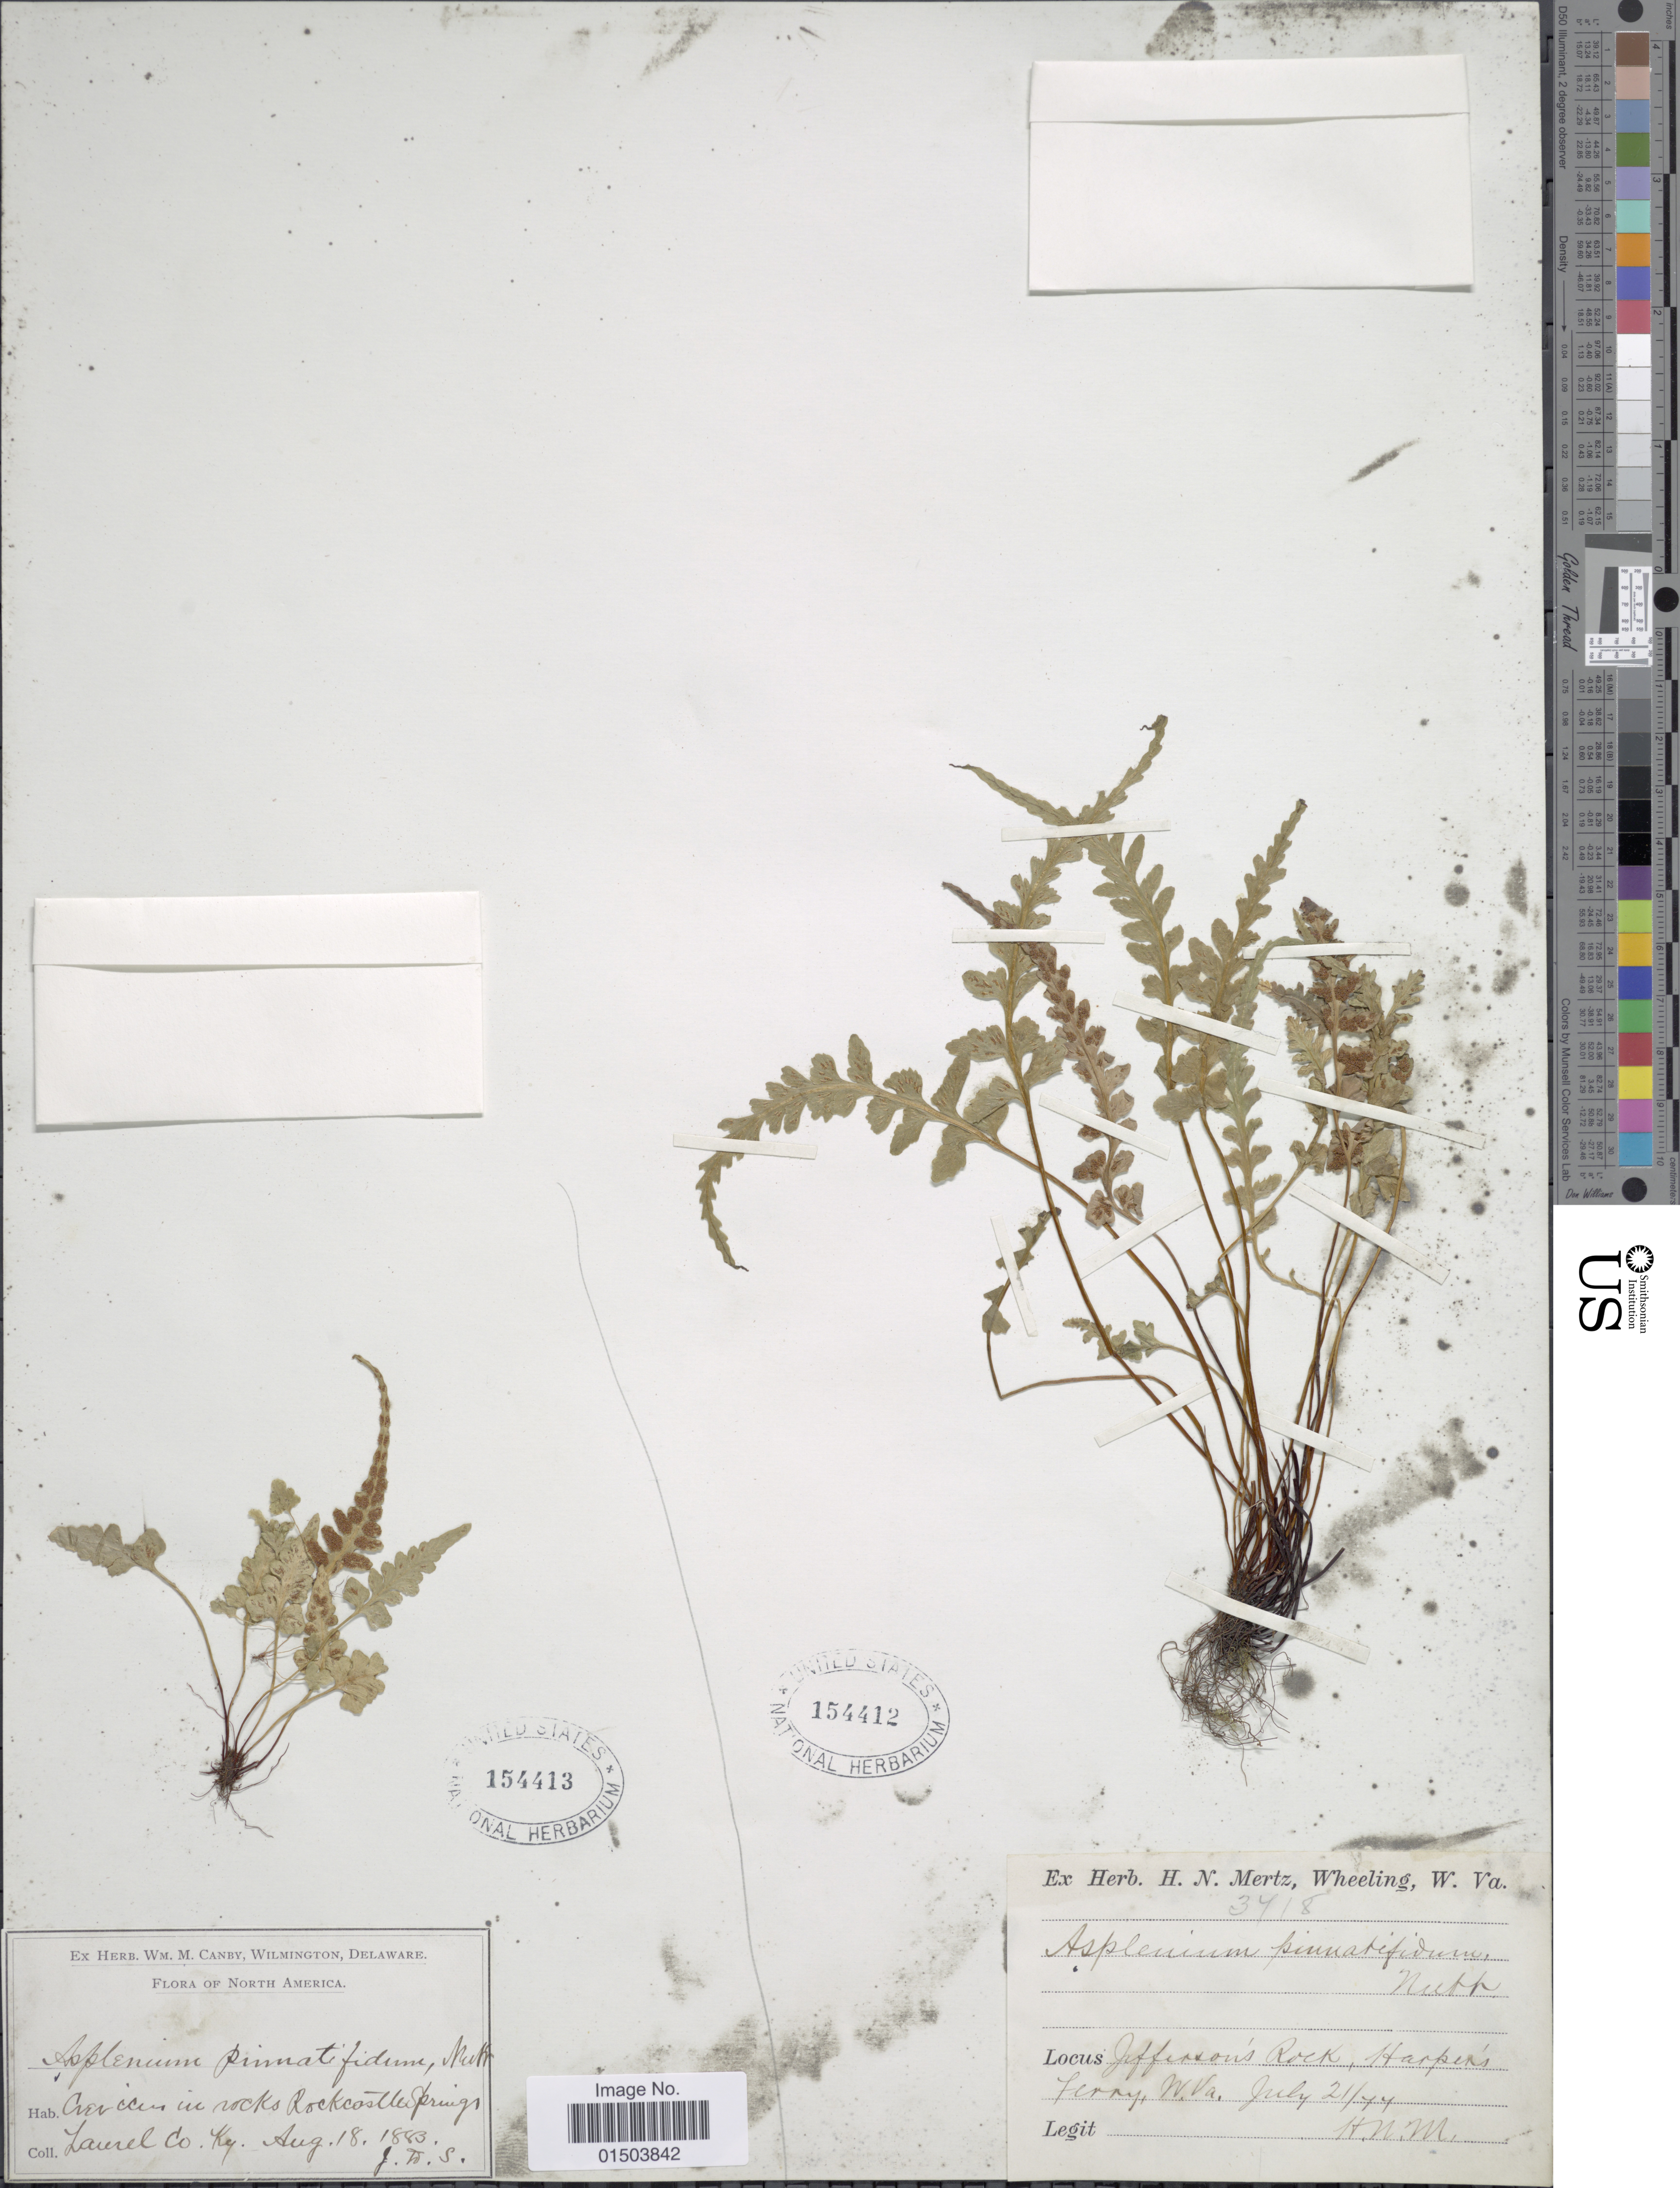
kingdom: Plantae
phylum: Tracheophyta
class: Polypodiopsida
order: Polypodiales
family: Aspleniaceae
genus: Asplenium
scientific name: Asplenium pinnatifidum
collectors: H. Mertz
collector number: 3718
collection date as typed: Transcribed d/m/y: 21/7/77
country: United States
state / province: West Virginia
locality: Jefferson's Rock, Harpen's Ferry.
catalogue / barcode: US 154412